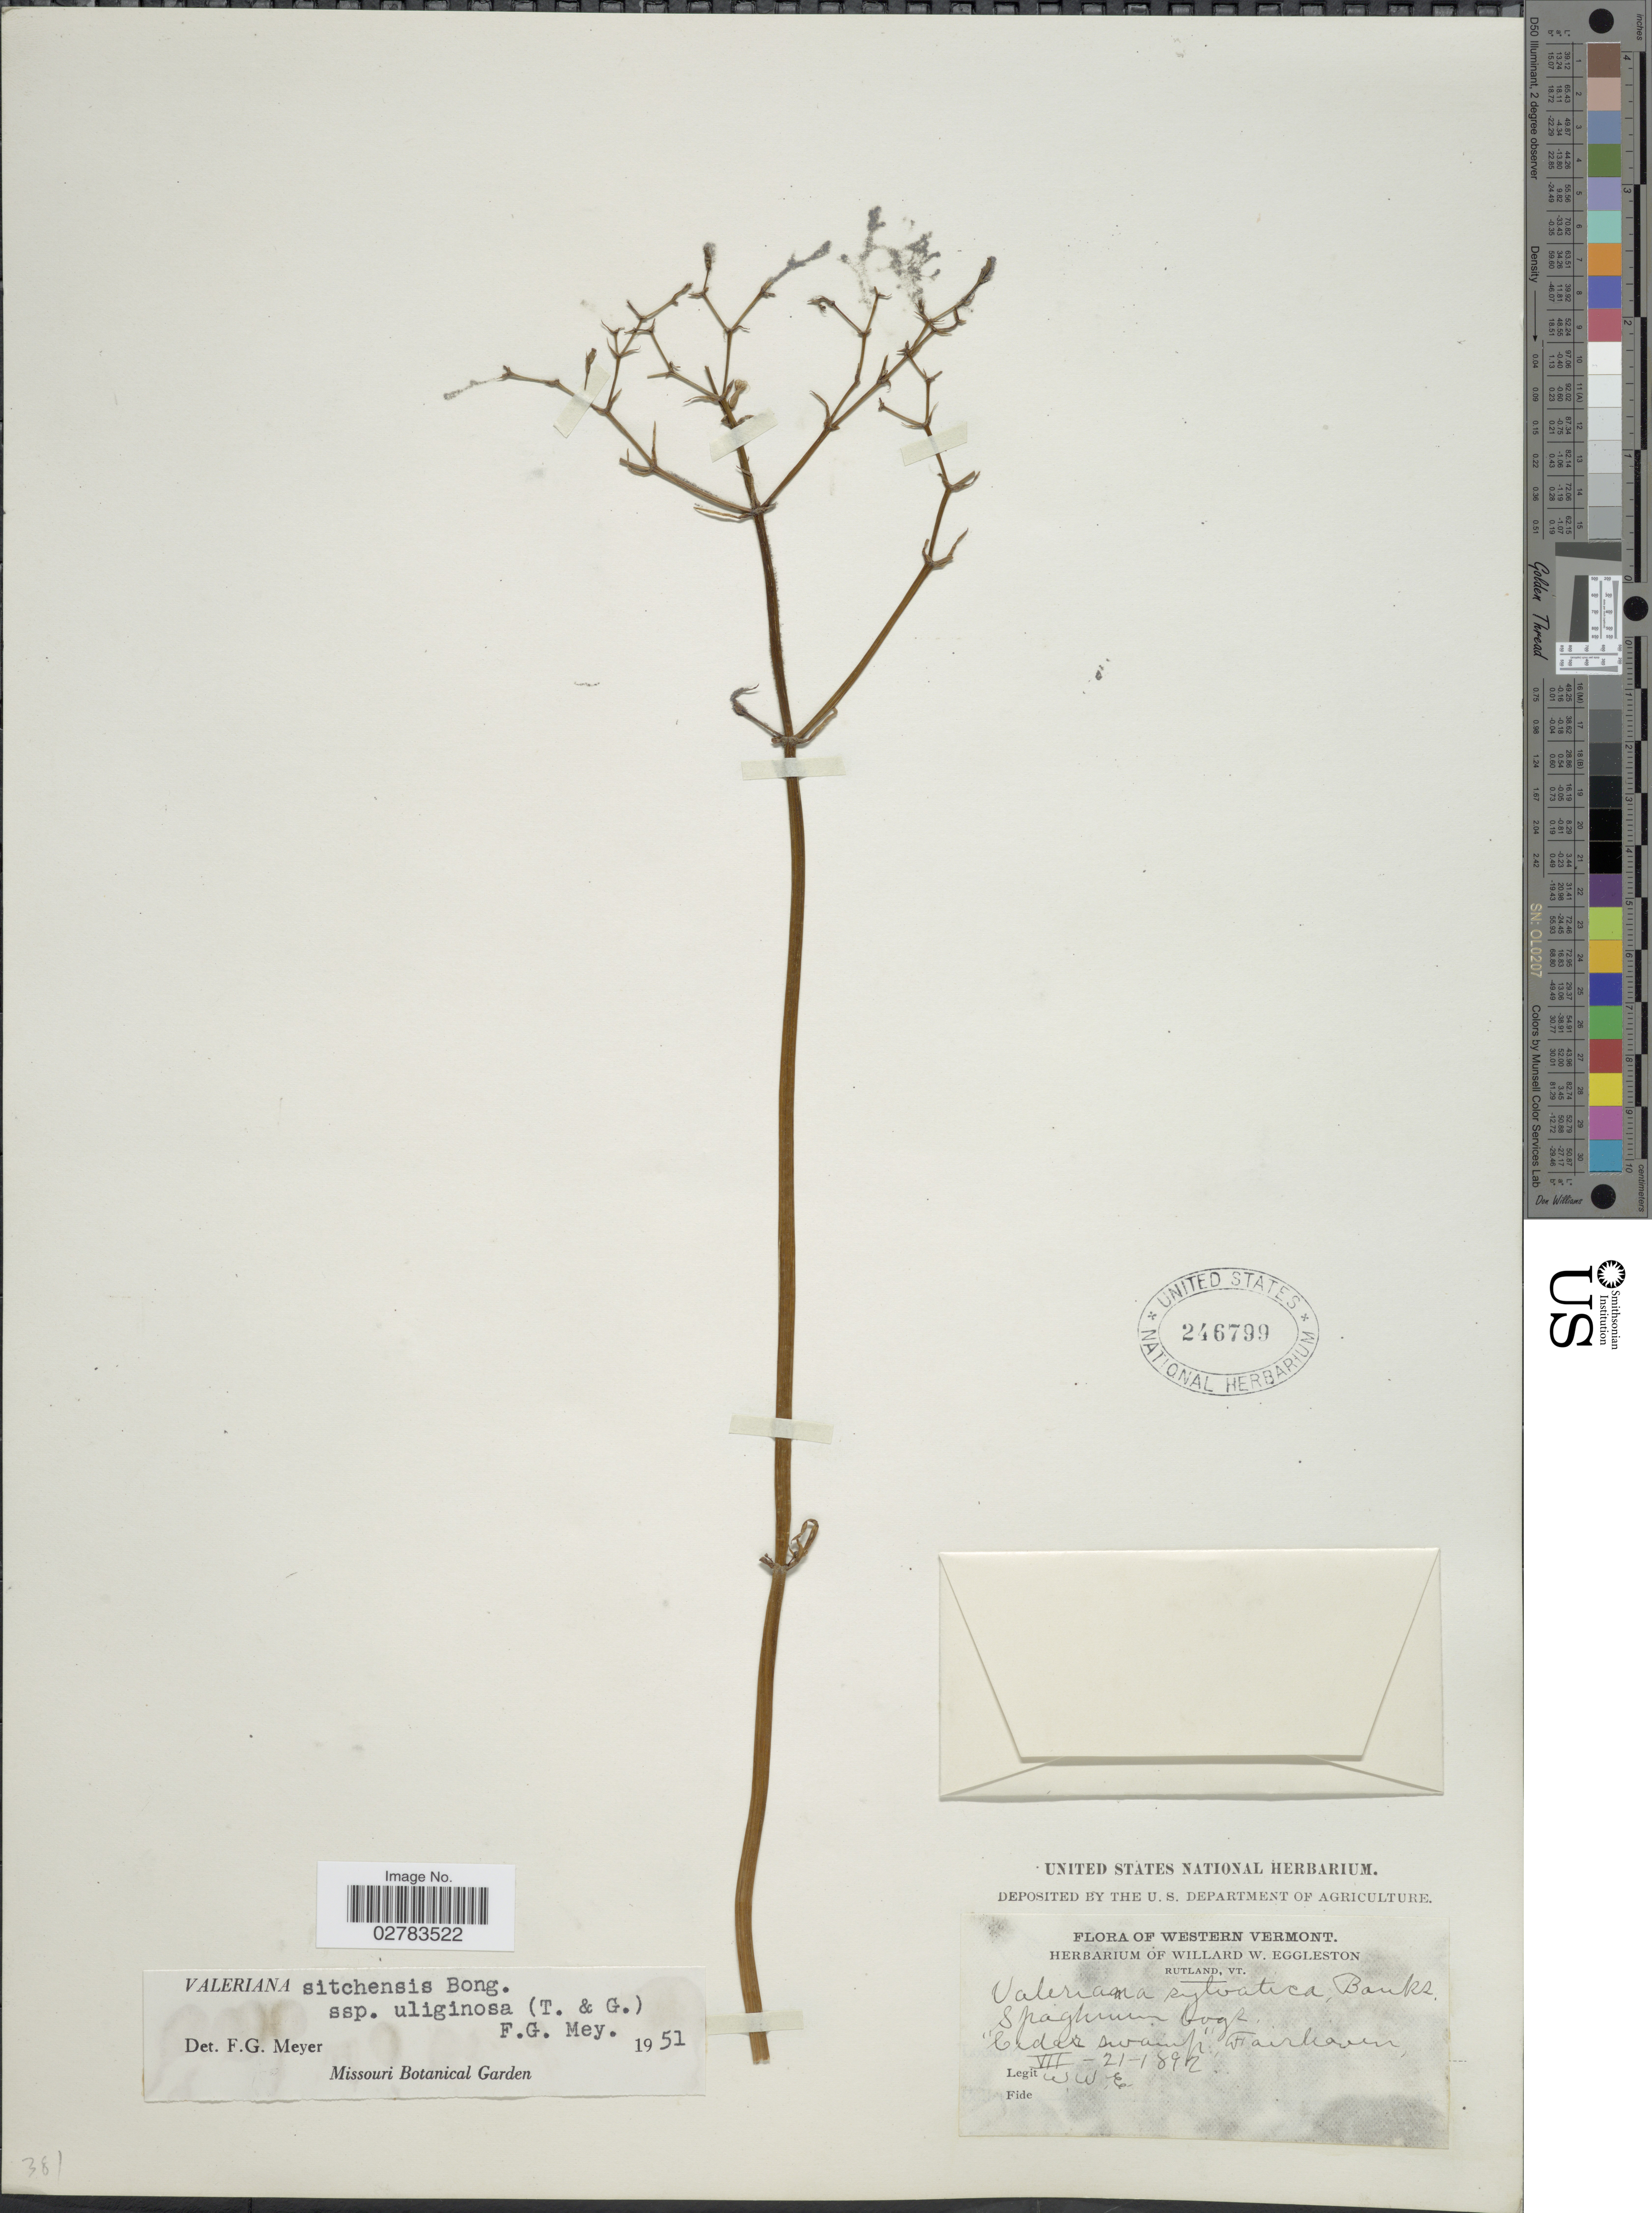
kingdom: Plantae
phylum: Tracheophyta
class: Magnoliopsida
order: Dipsacales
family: Caprifoliaceae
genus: Valeriana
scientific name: Valeriana sitchensis subsp. uliginosa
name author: (Torr. & A. Gray) F.G. Mey.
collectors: W. W. Eggleston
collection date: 1892-07-21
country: United States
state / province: Vermont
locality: Western Vermont, "Cedar Swamp" Fairhaven.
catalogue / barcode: US 246799